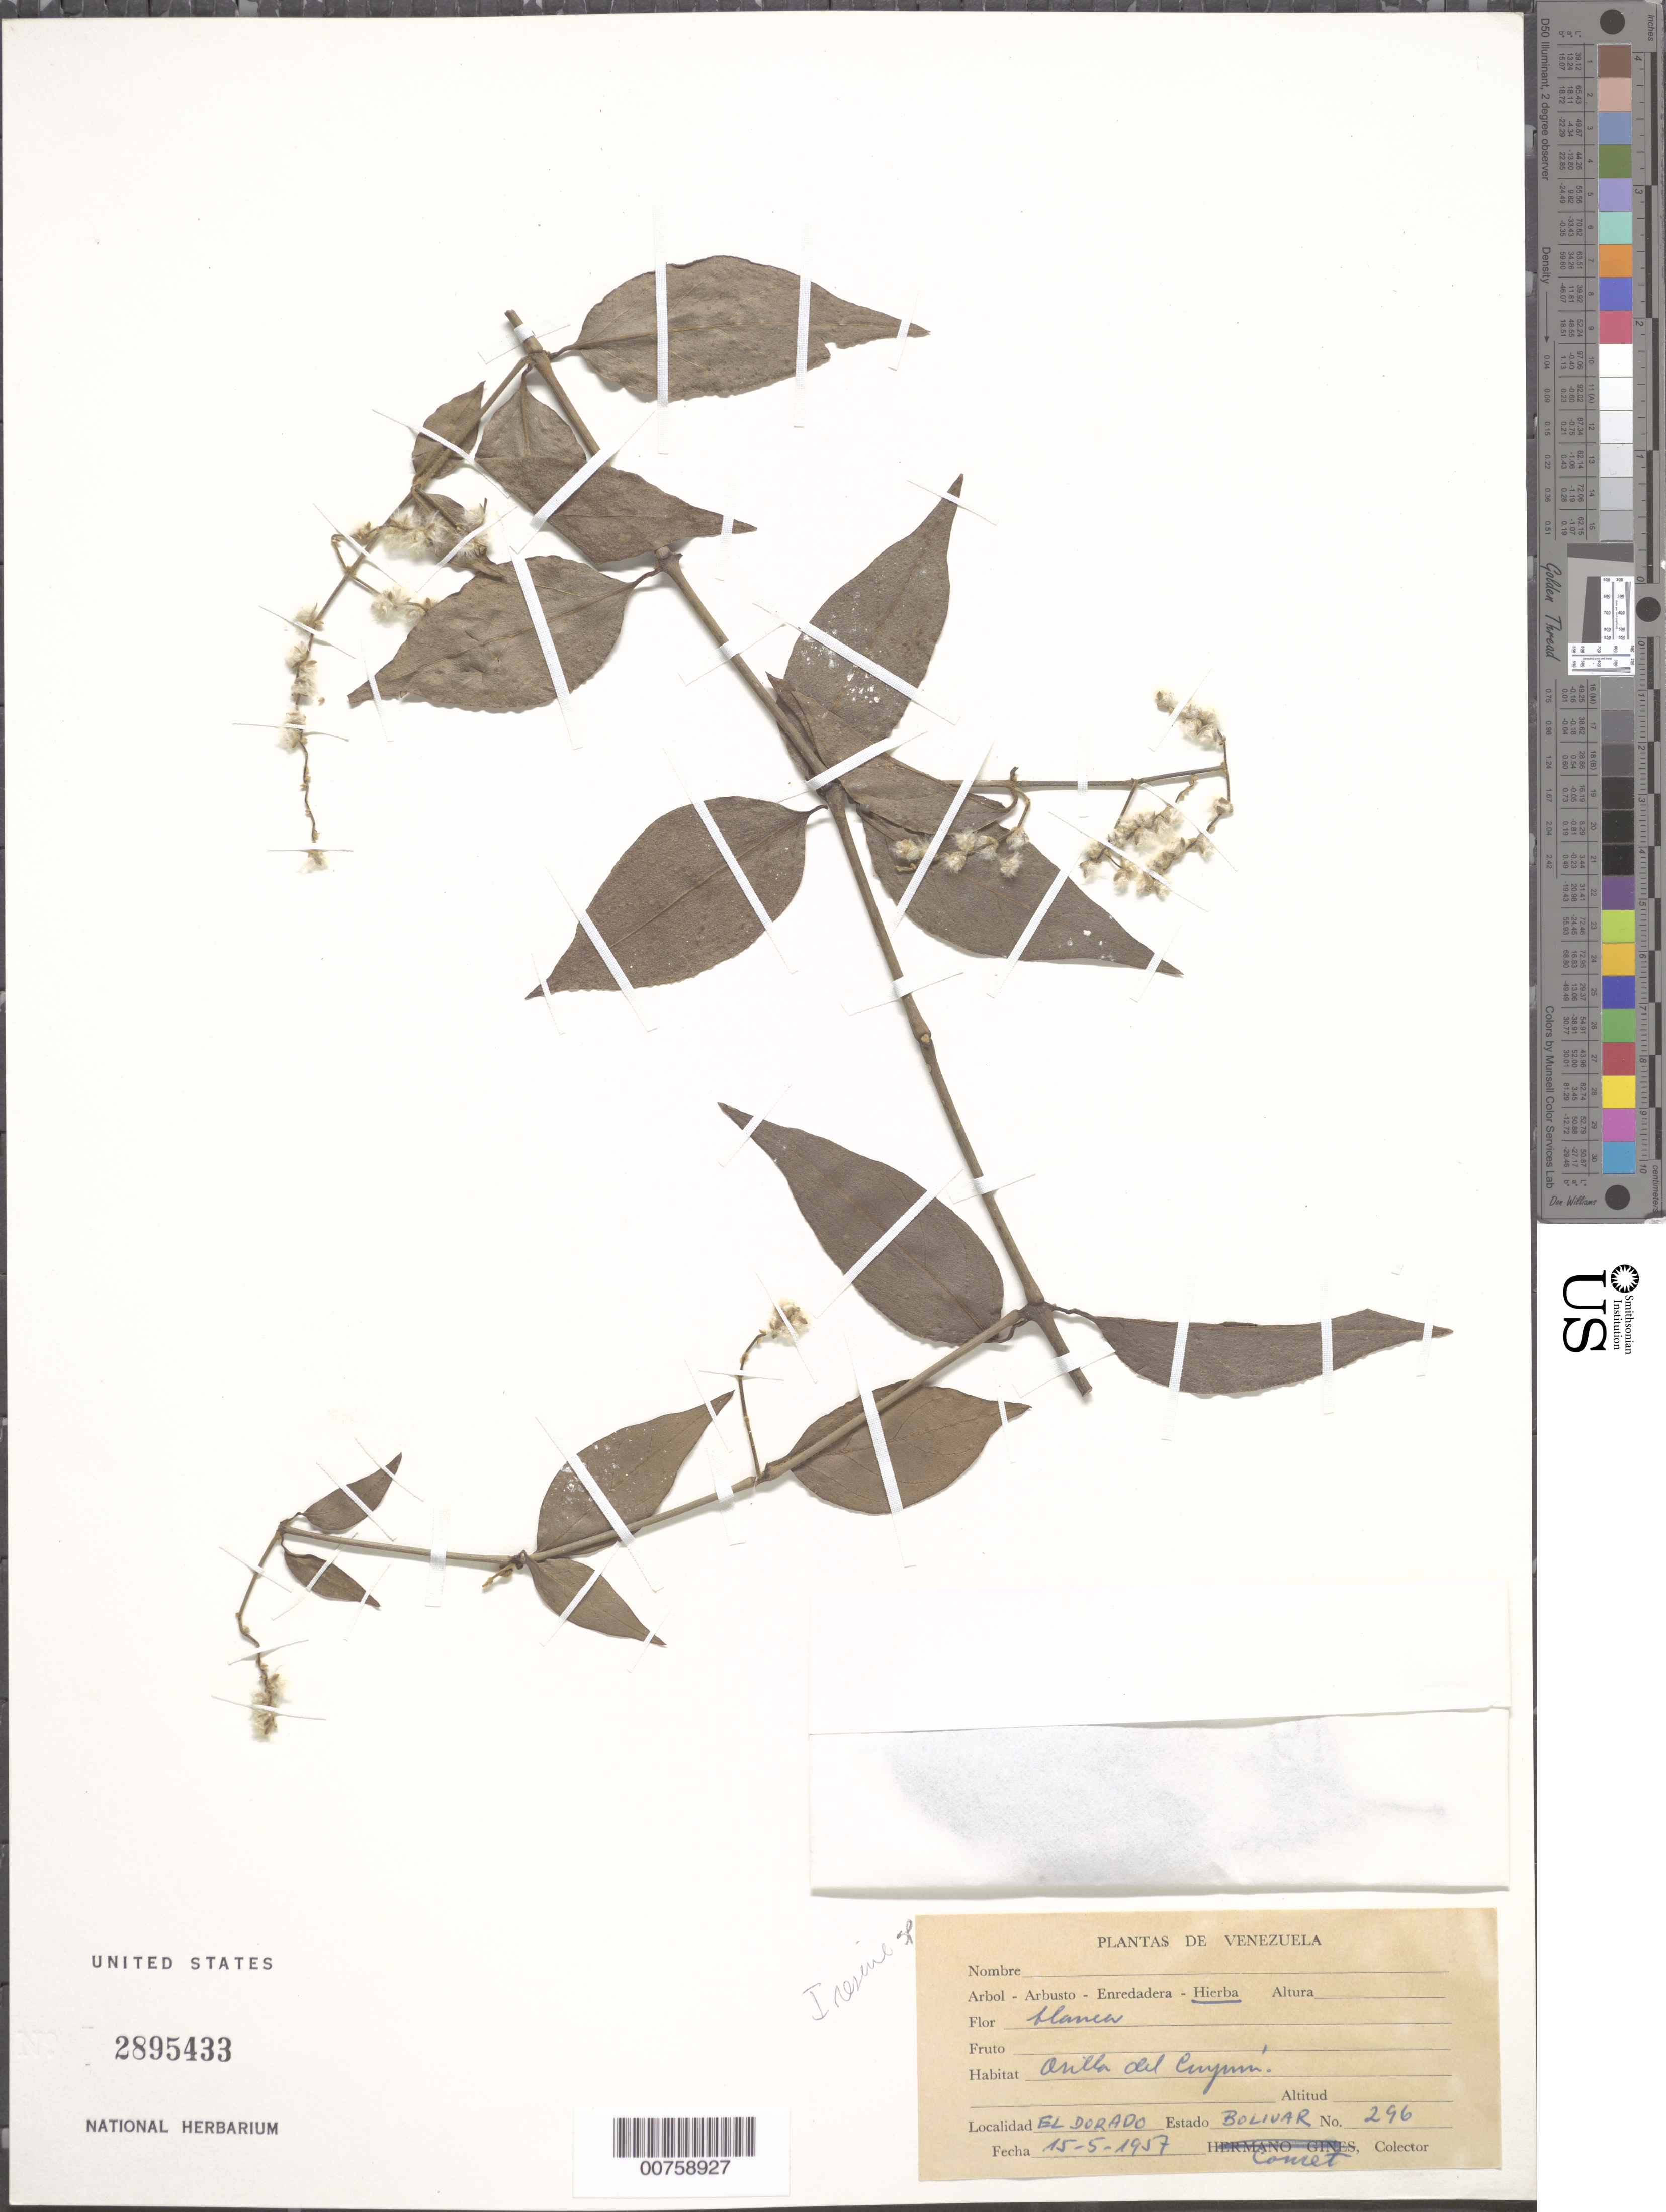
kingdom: Plantae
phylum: Tracheophyta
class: Magnoliopsida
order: Caryophyllales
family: Amaranthaceae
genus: Iresine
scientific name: Iresine sp.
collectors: -. Couret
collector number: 296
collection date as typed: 15-May-57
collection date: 1957-05-15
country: Venezuela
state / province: Bolívar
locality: El Dorado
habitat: Orilla del Cuyuni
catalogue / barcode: US 2895433